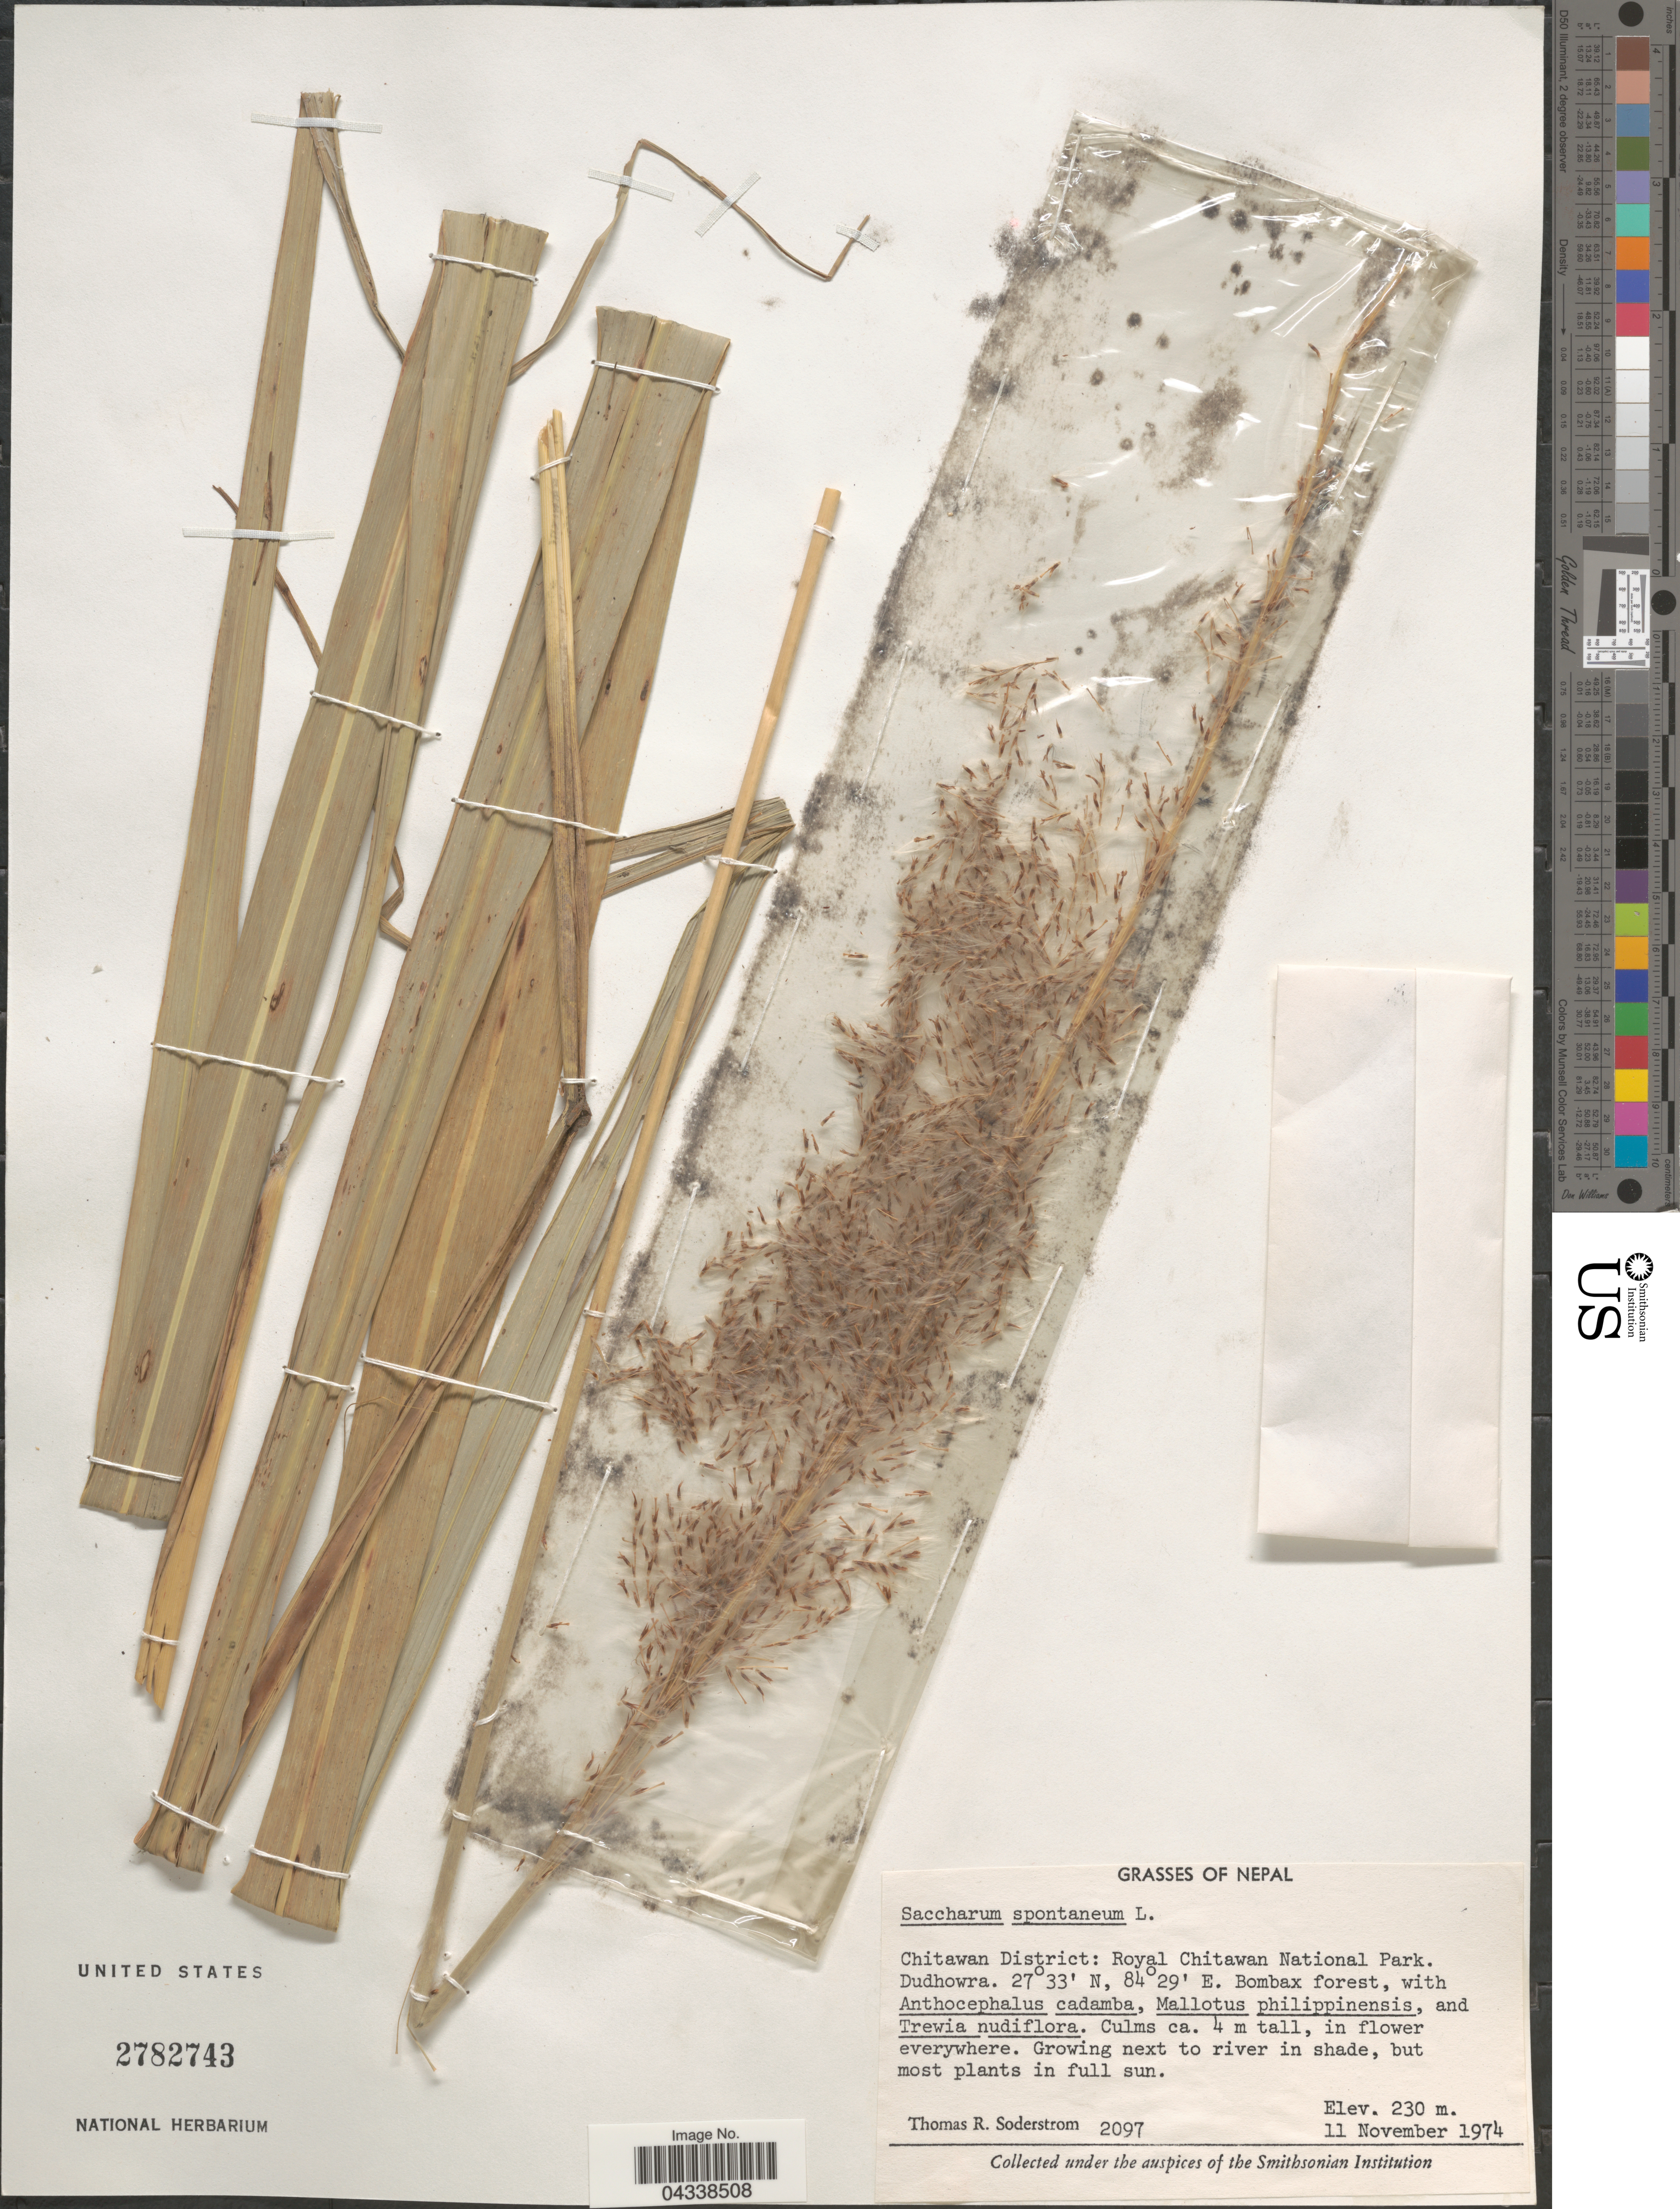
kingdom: Plantae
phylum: Tracheophyta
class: Liliopsida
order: Poales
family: Poaceae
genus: Saccharum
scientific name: Saccharum spontaneum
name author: L.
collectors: T. R. Soderstrom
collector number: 2097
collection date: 1974-11-11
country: Nepal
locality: Chitawan District: Royal Chitawan National Park. Dudhowra.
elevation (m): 230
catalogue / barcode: US 2782743